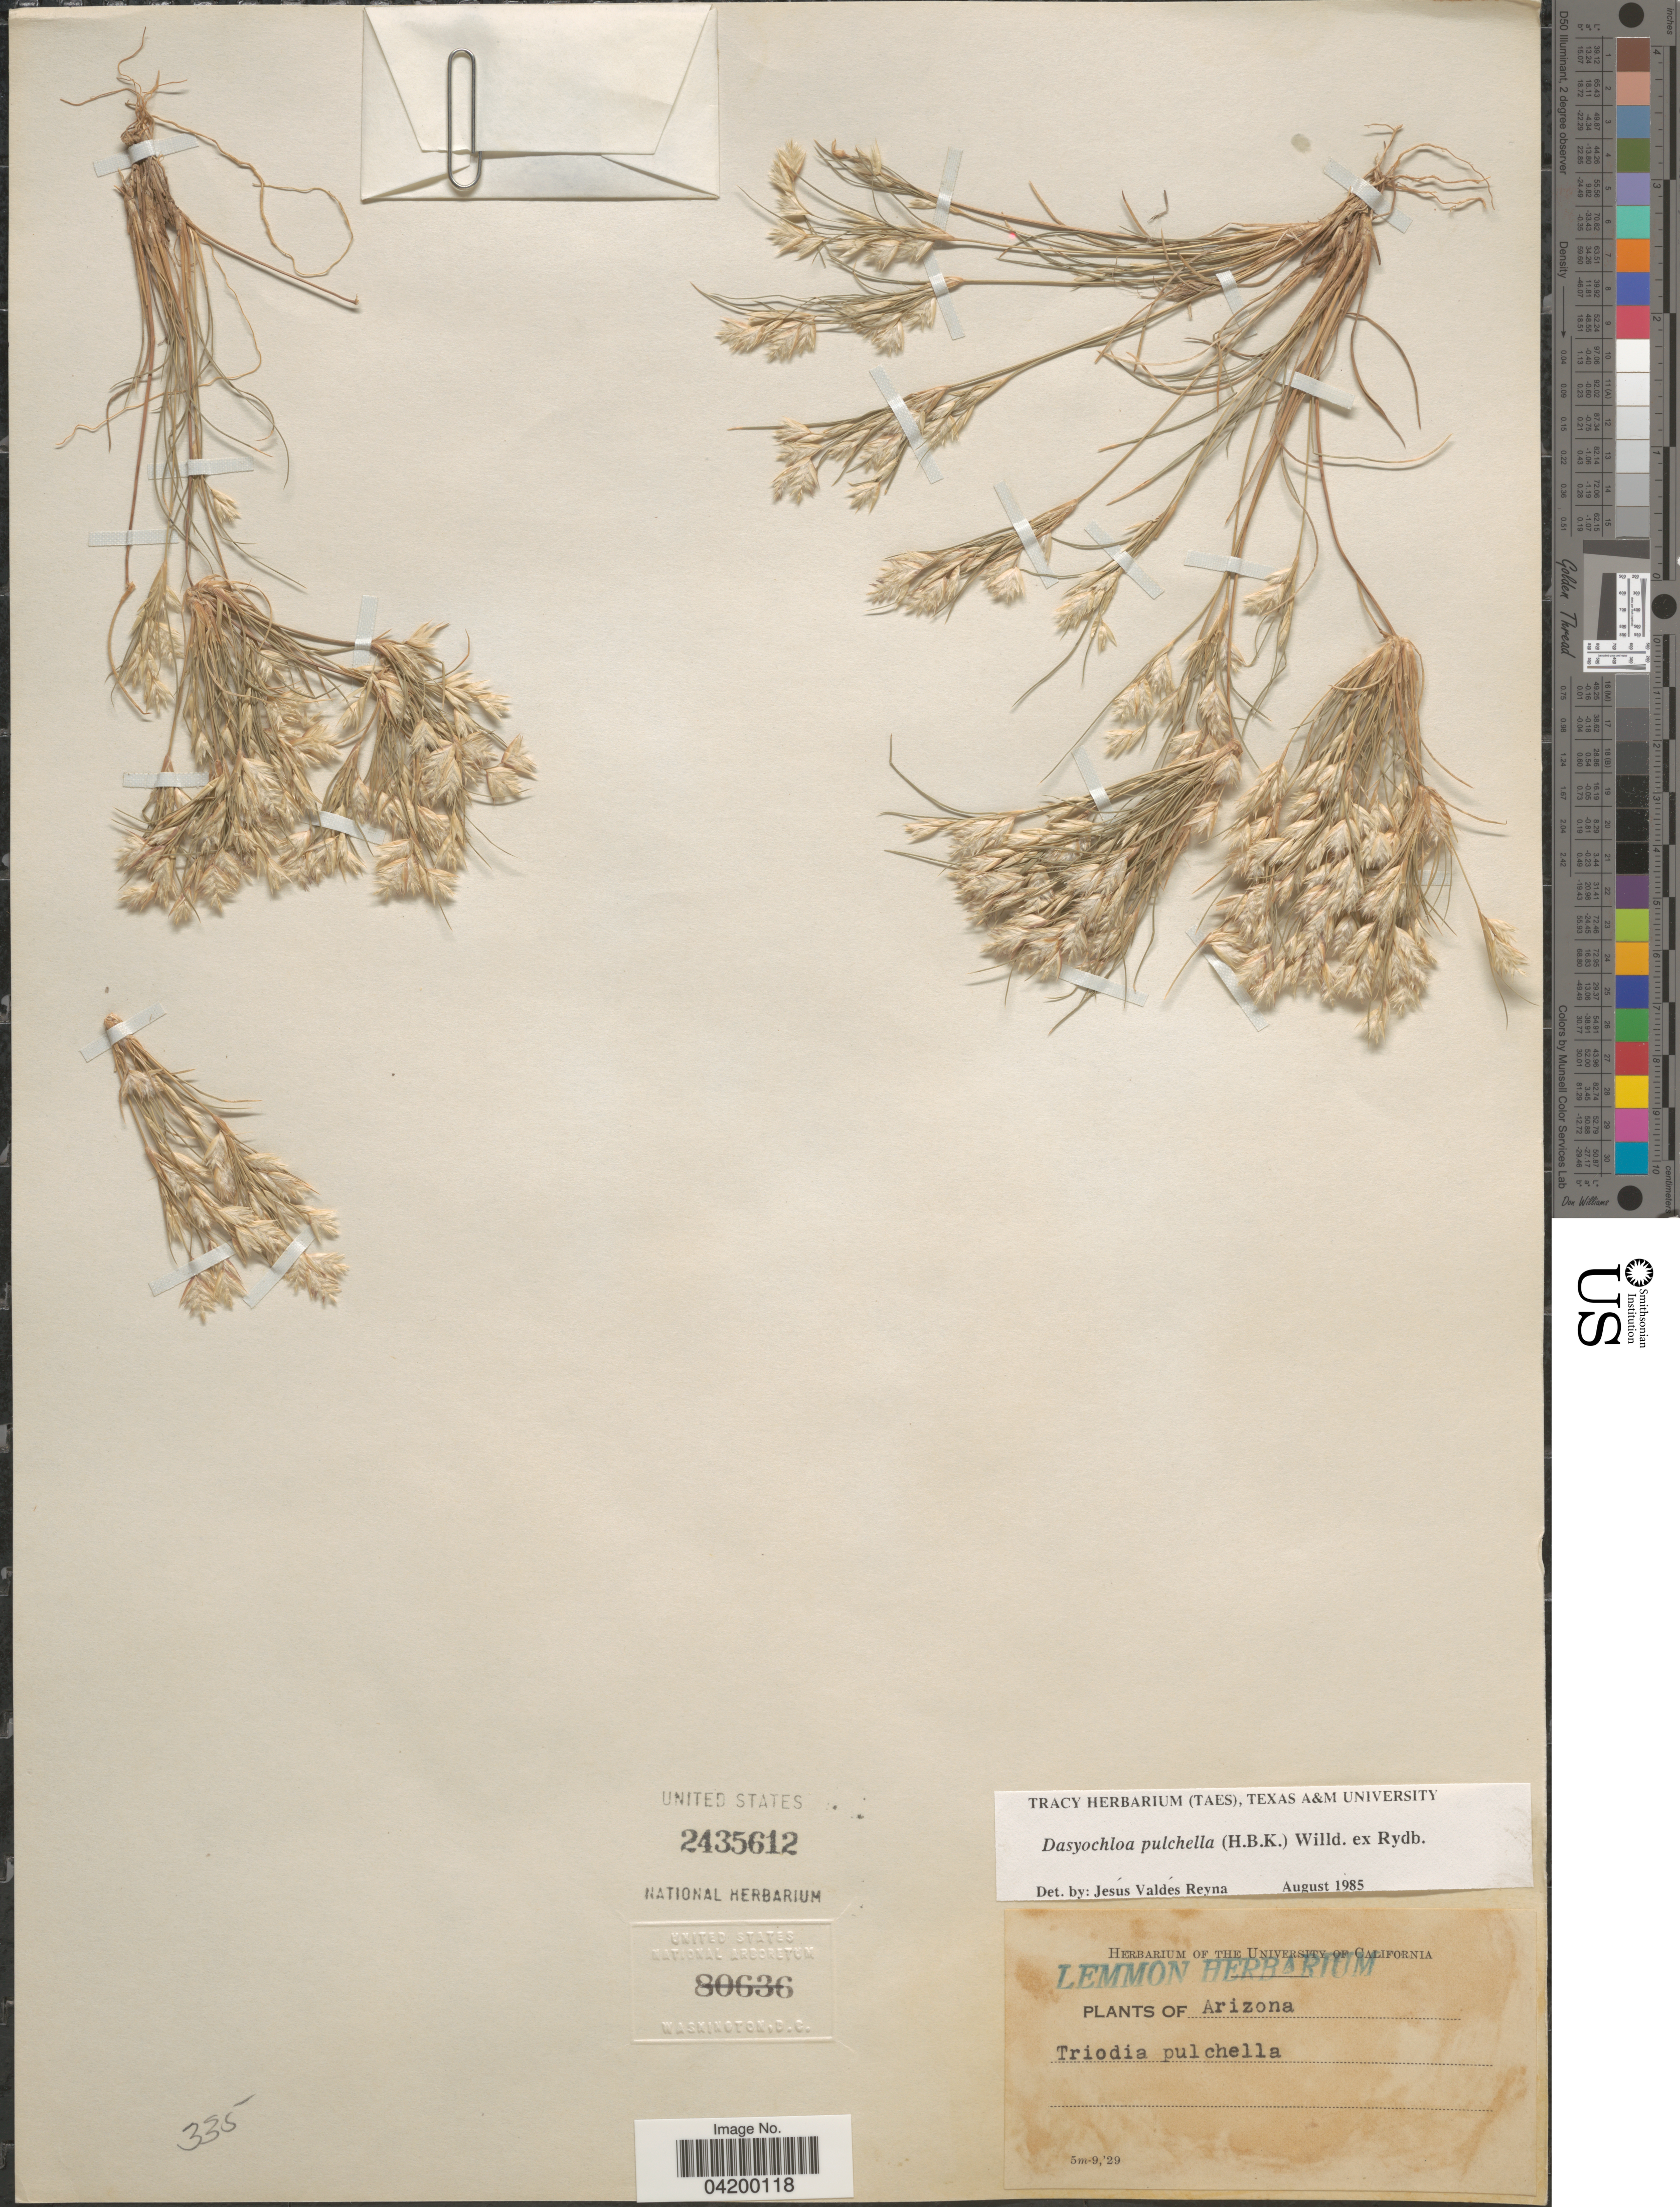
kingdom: Plantae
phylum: Tracheophyta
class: Liliopsida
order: Poales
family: Poaceae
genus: Dasyochloa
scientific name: Dasyochloa pulchella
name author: (Kunth) Willd. ex Rydb.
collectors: ex herb. Lemmon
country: United States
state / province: Arizona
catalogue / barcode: US 2435612